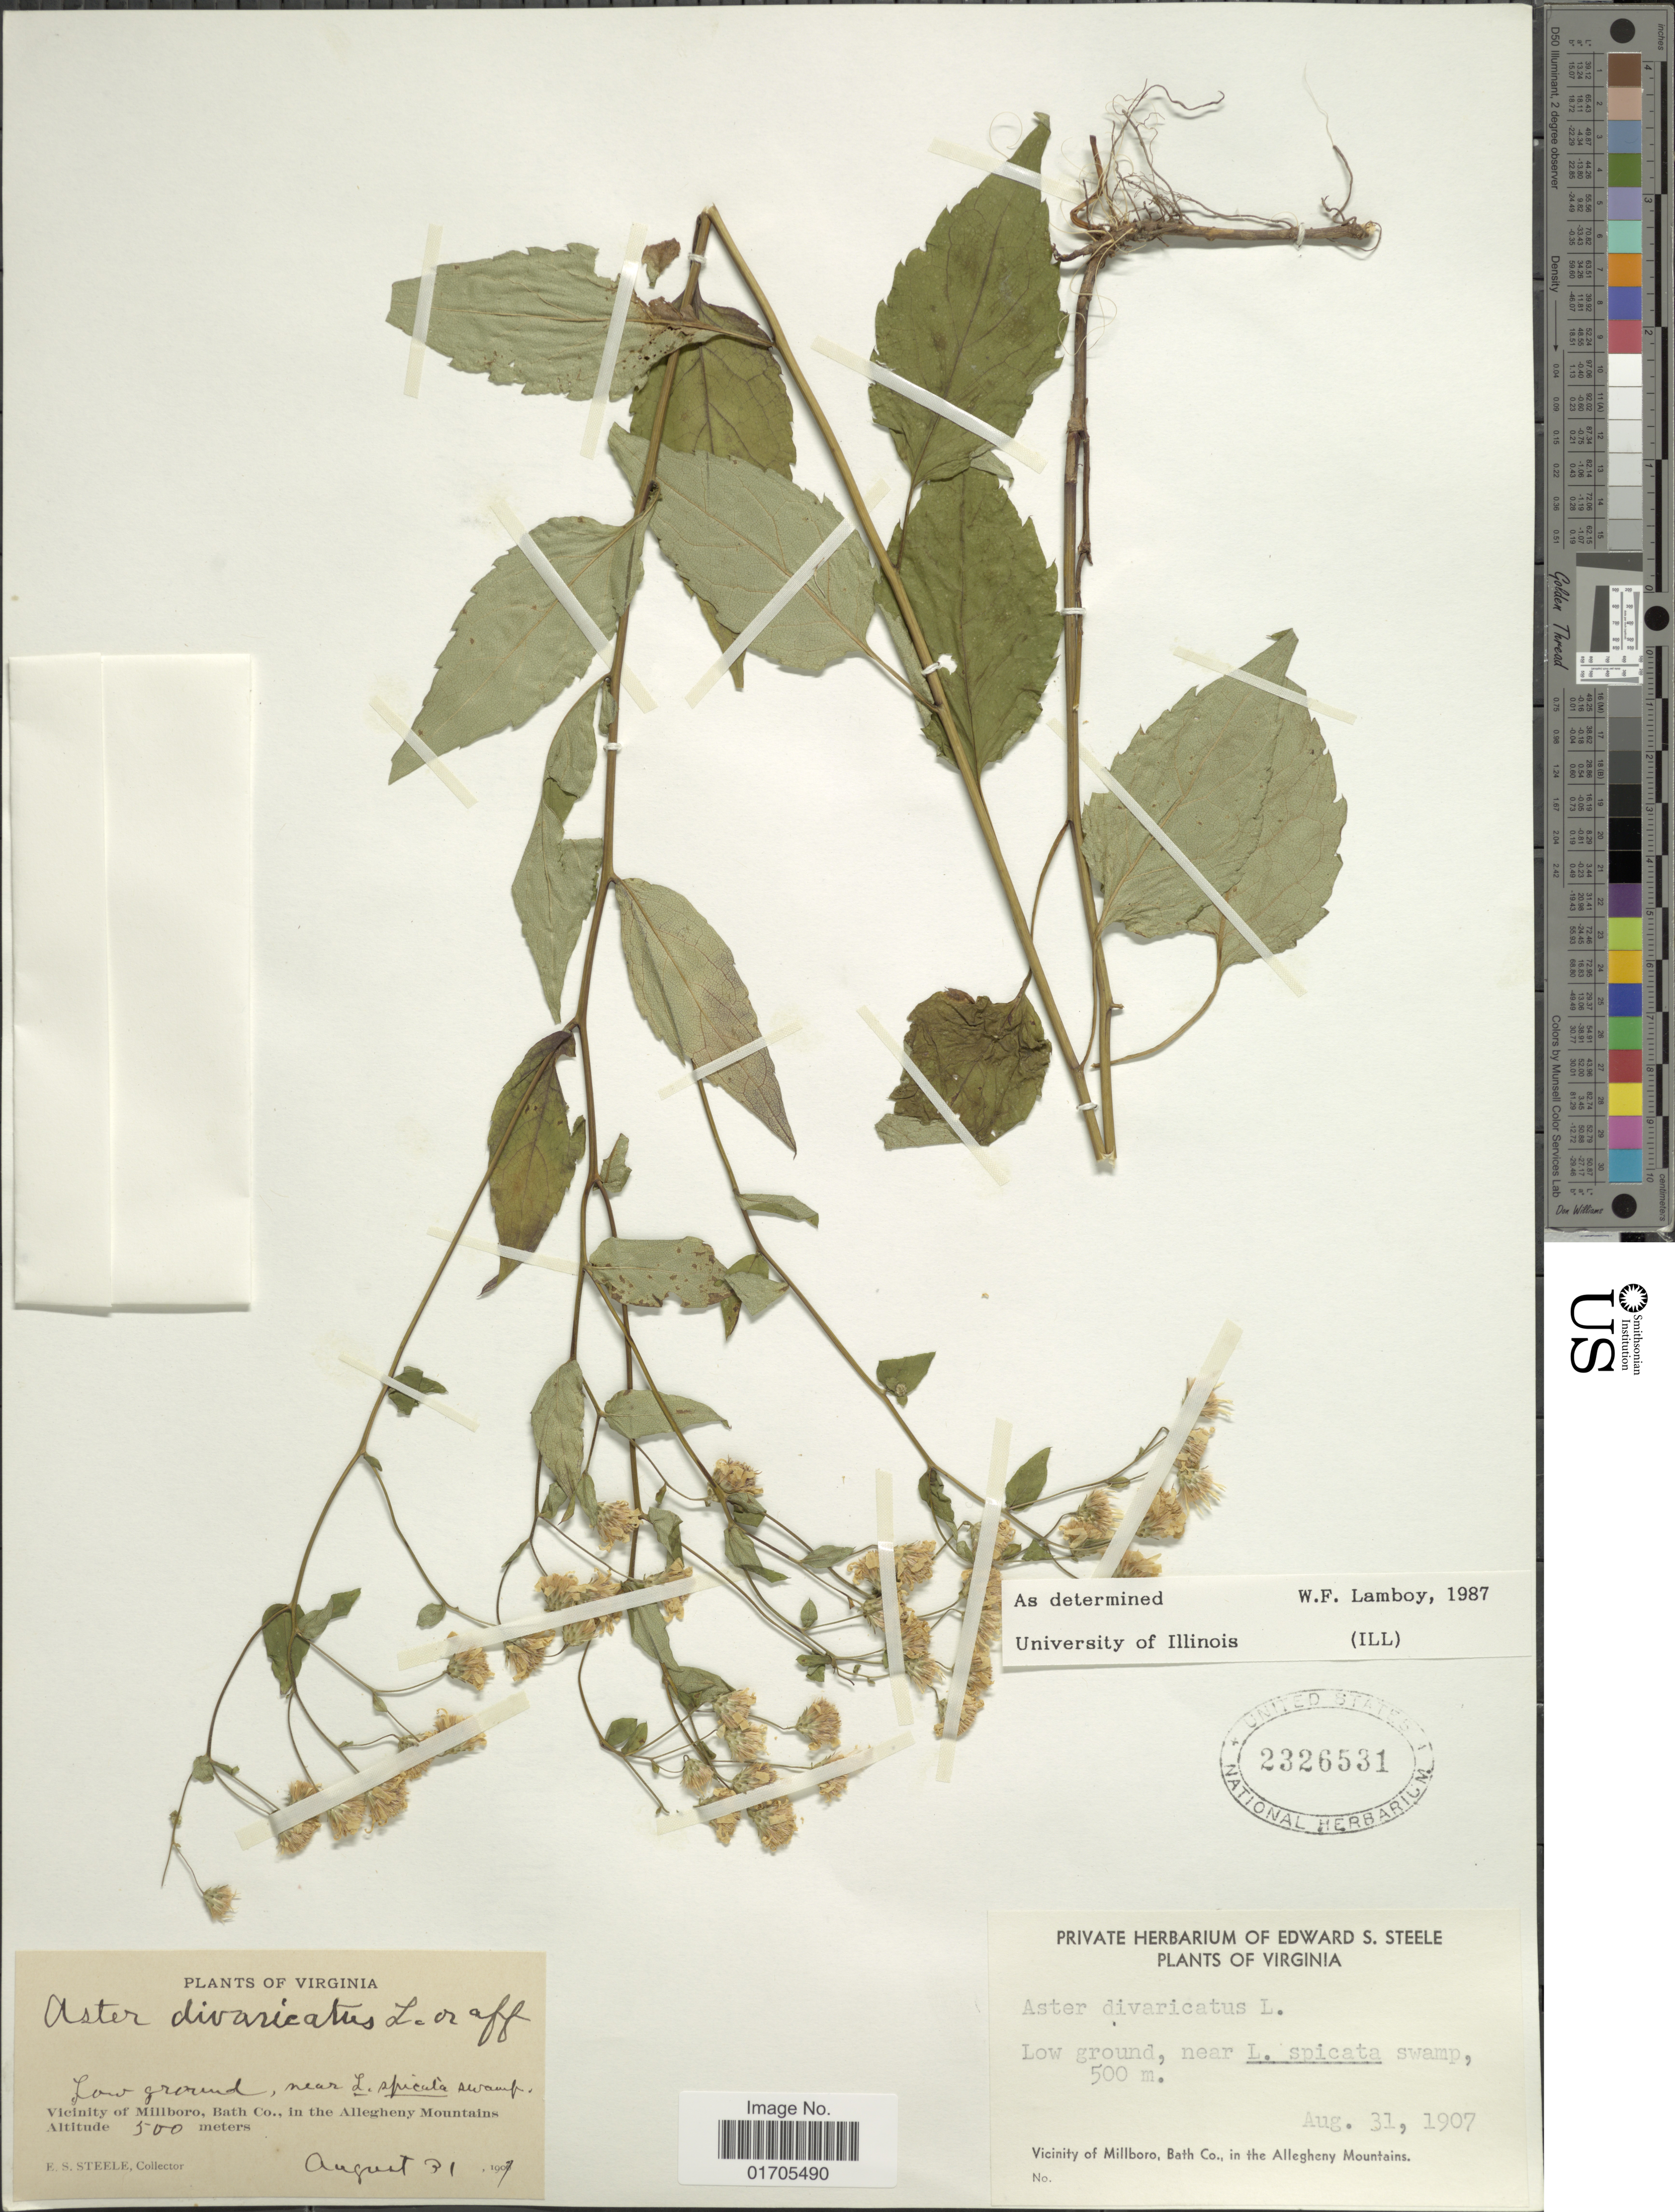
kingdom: Plantae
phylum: Tracheophyta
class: Magnoliopsida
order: Asterales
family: Asteraceae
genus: Eurybia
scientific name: Eurybia divaricata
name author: (L.) G.L. Nesom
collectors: E. Steele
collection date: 1907-08-31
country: United States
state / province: Virginia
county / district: Bath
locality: Virginia. Vicinity of Millboro, Bath Co., in the Allegheny Mountains.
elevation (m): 500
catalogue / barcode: US 2326531